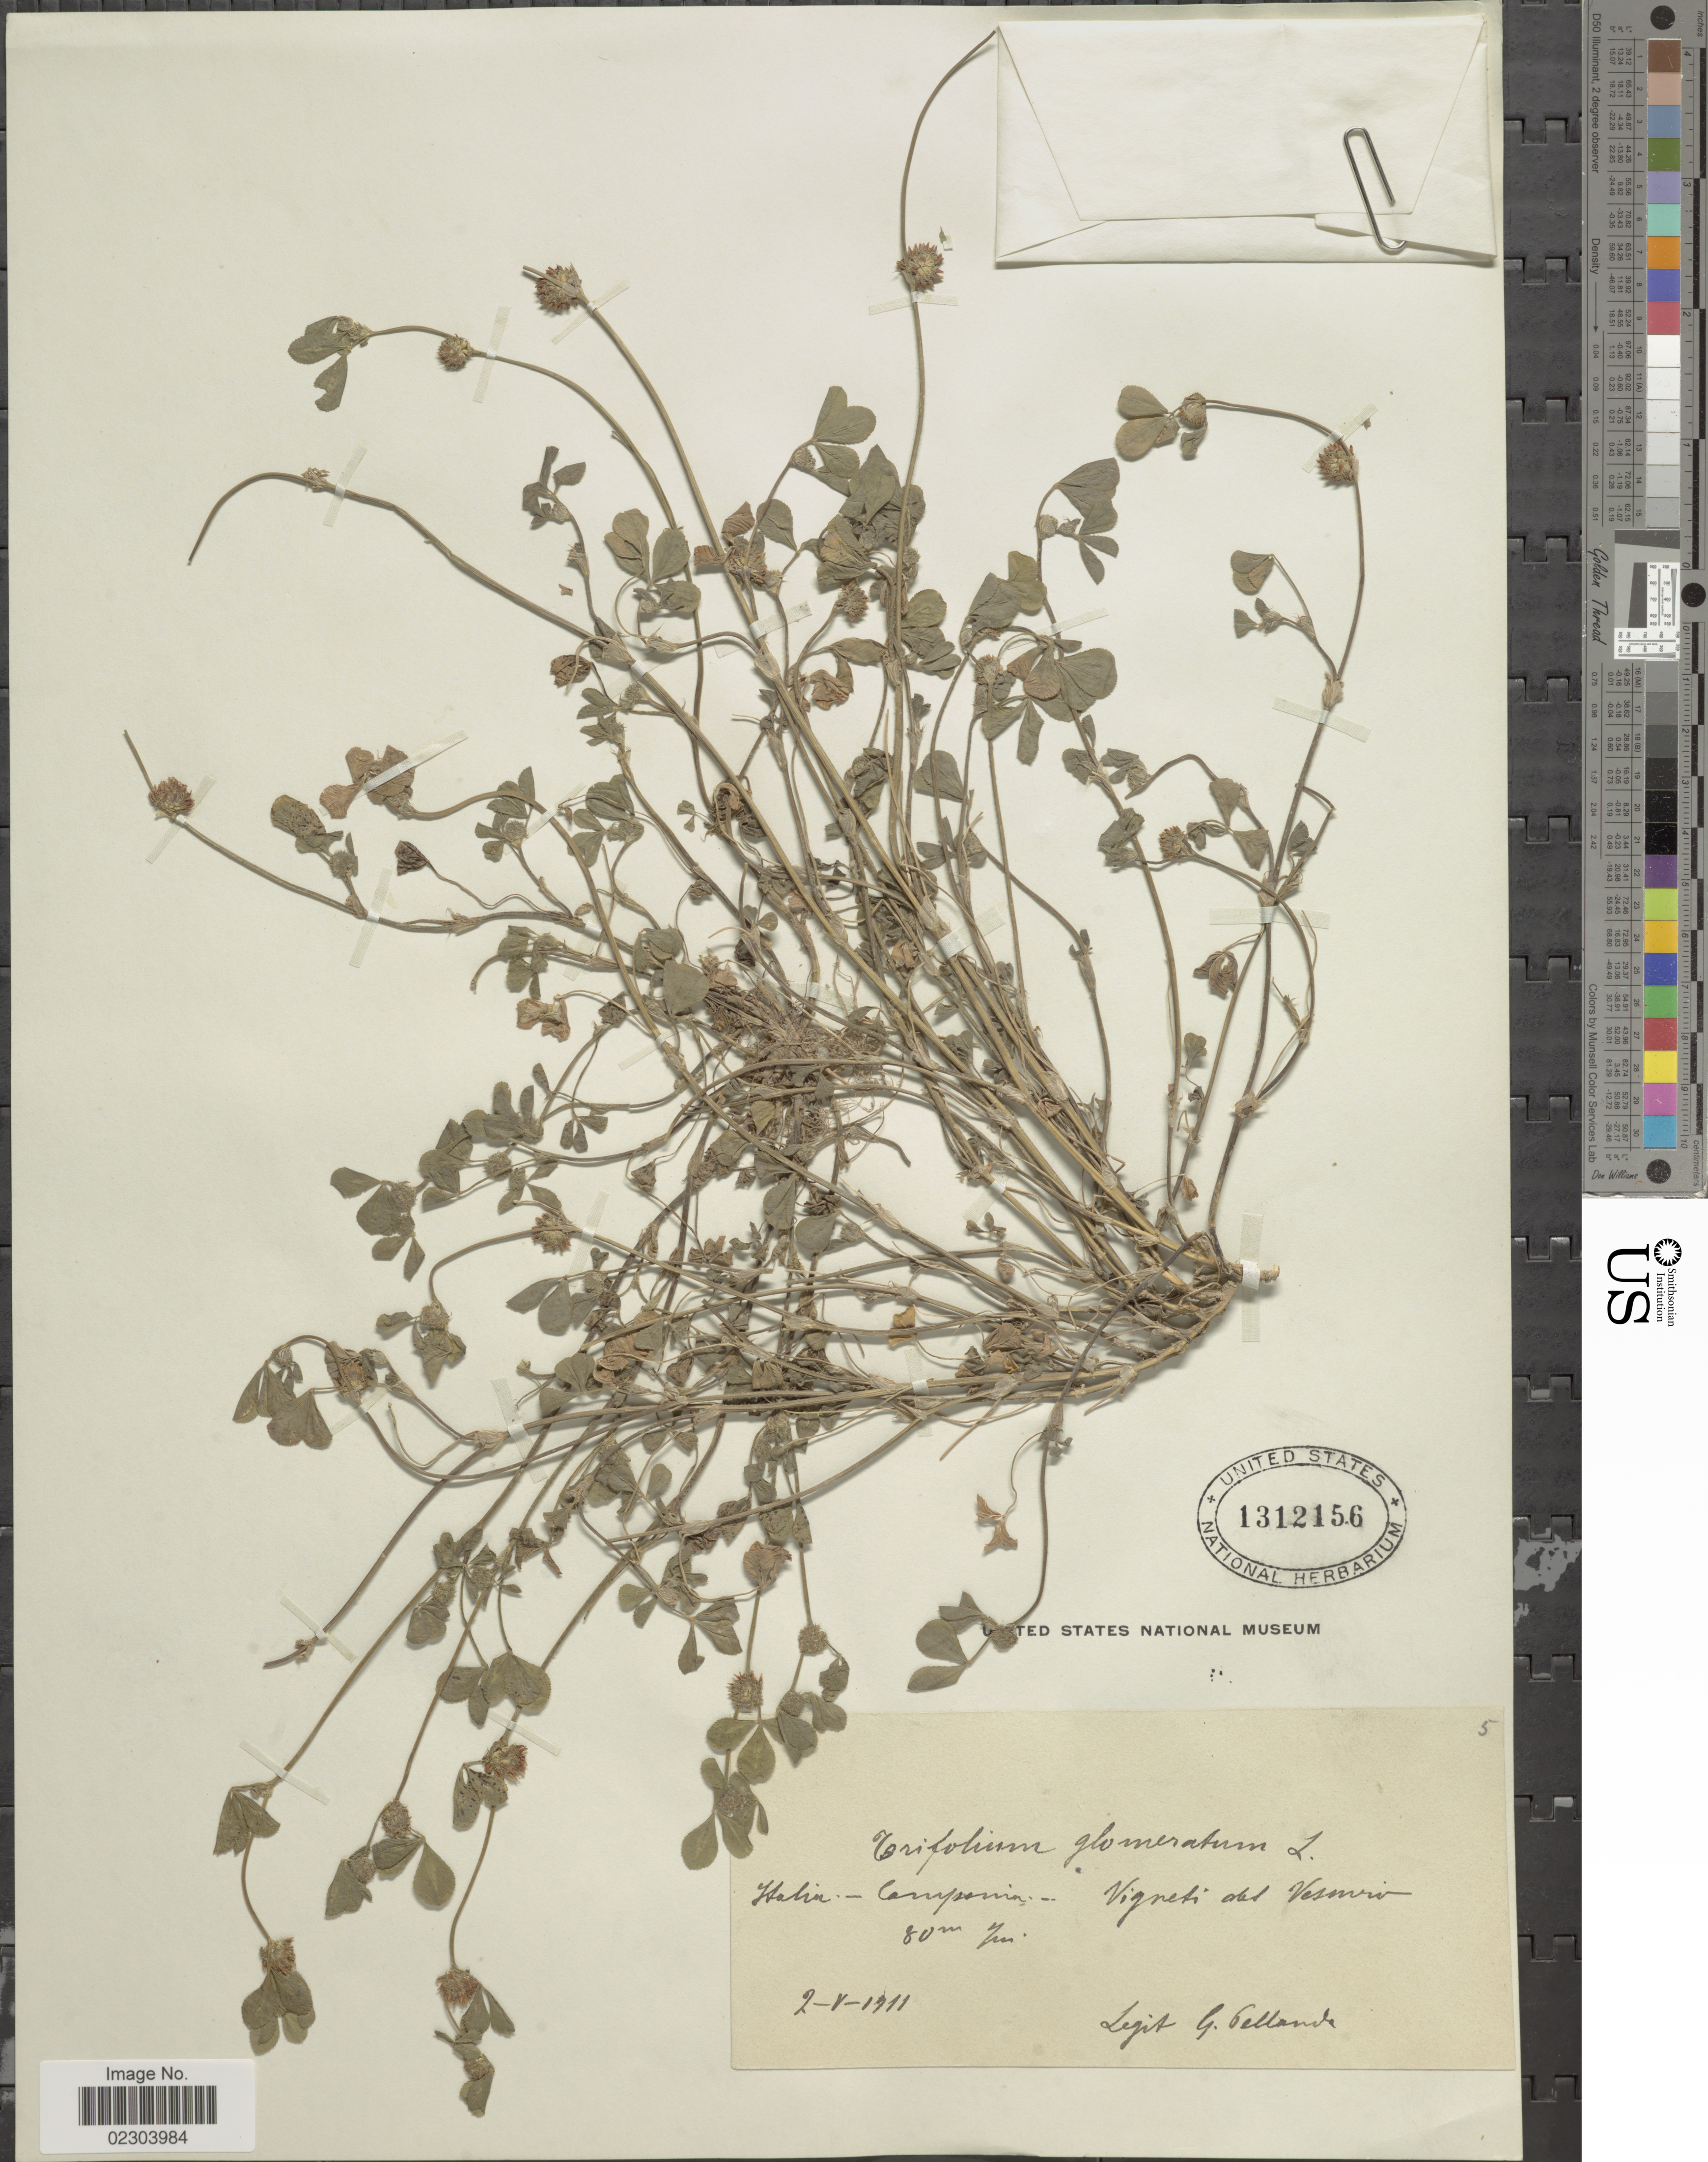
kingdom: Plantae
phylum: Tracheophyta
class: Magnoliopsida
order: Fabales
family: Fabaceae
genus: Trifolium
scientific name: Trifolium glomeratum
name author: L.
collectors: G. Pellanda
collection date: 1911-05-02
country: Italy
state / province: Campania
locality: Vigneti del Vesuvio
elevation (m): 80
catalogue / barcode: US 1312156